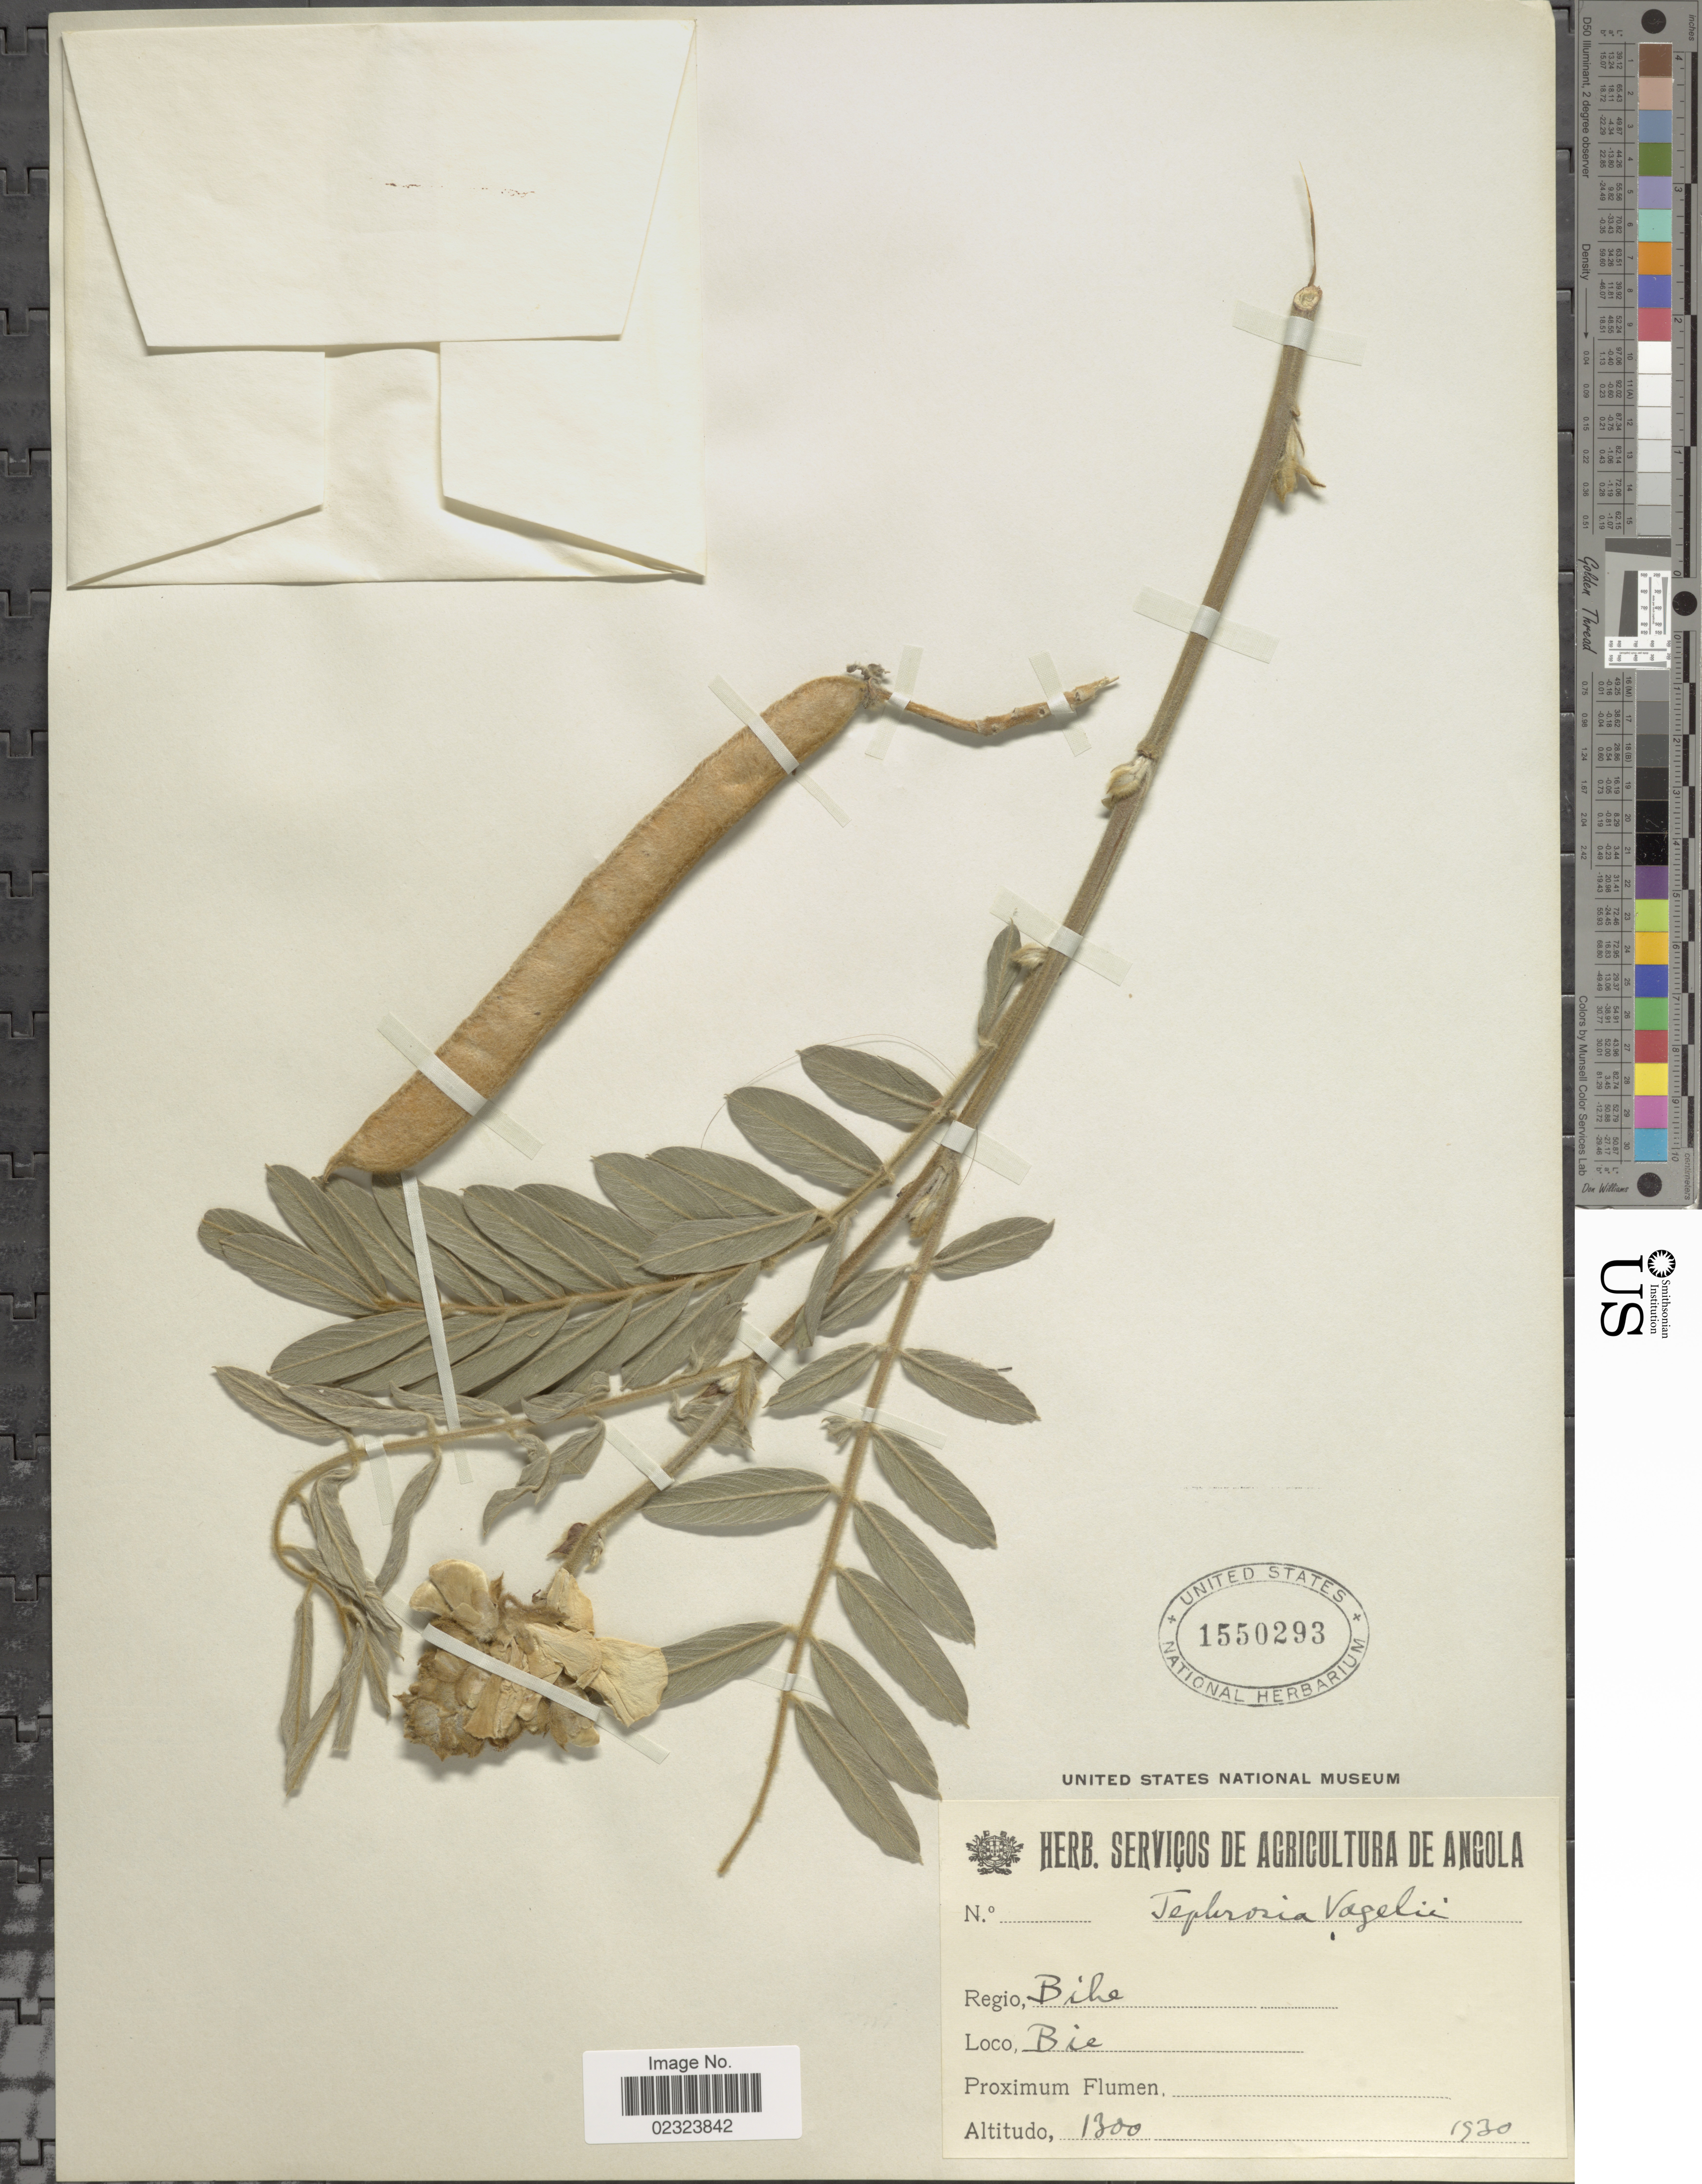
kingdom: Plantae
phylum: Tracheophyta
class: Magnoliopsida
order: Fabales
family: Fabaceae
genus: Tephrosia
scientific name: Tephrosia vogelii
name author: Hook. f.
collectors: ex herb. Servicos de Agricultura de Angola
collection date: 1930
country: Angola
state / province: Bie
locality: Regio Bihe. Bie.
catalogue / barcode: US 1550293